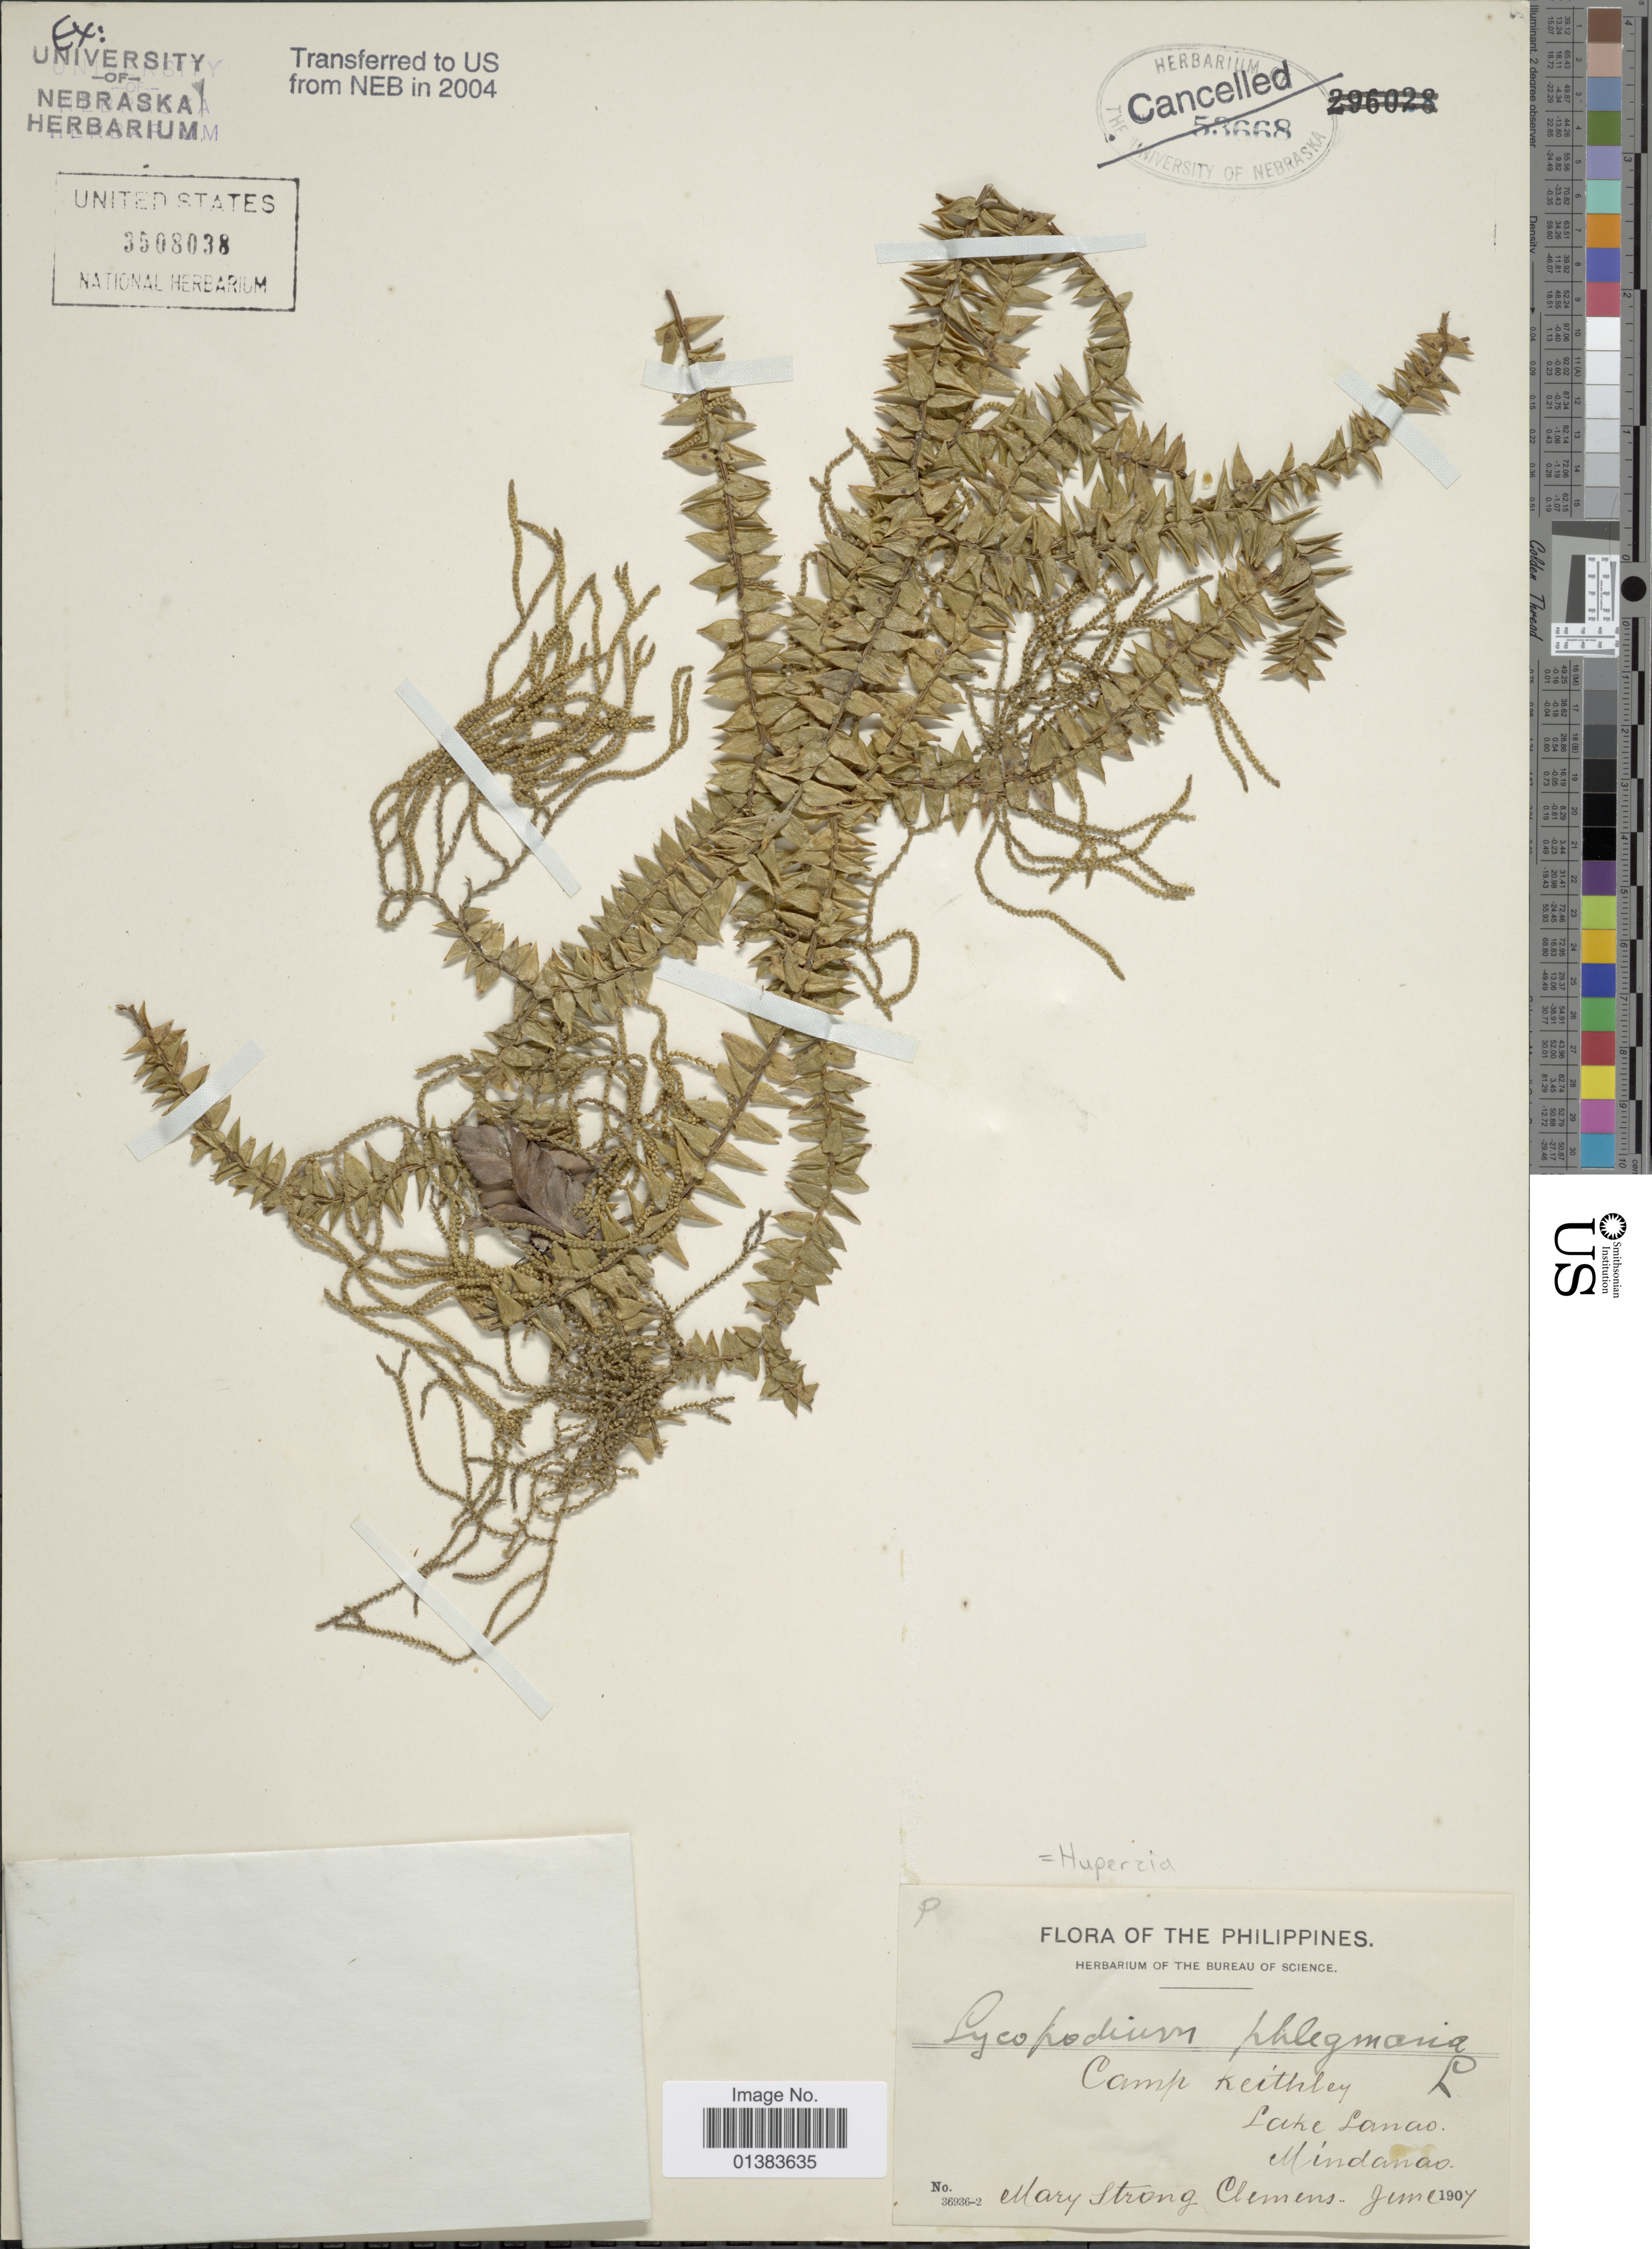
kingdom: Plantae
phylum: Tracheophyta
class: Lycopodiopsida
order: Lycopodiales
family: Lycopodiaceae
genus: Phlegmariurus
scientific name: Phlegmariurus kesselringii (Herter) comb. ined.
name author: (Herter)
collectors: M. S. Clemens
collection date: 1907-06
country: Philippines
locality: Camp Keithley, Lake Lanao, Mindanao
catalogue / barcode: US 3508038